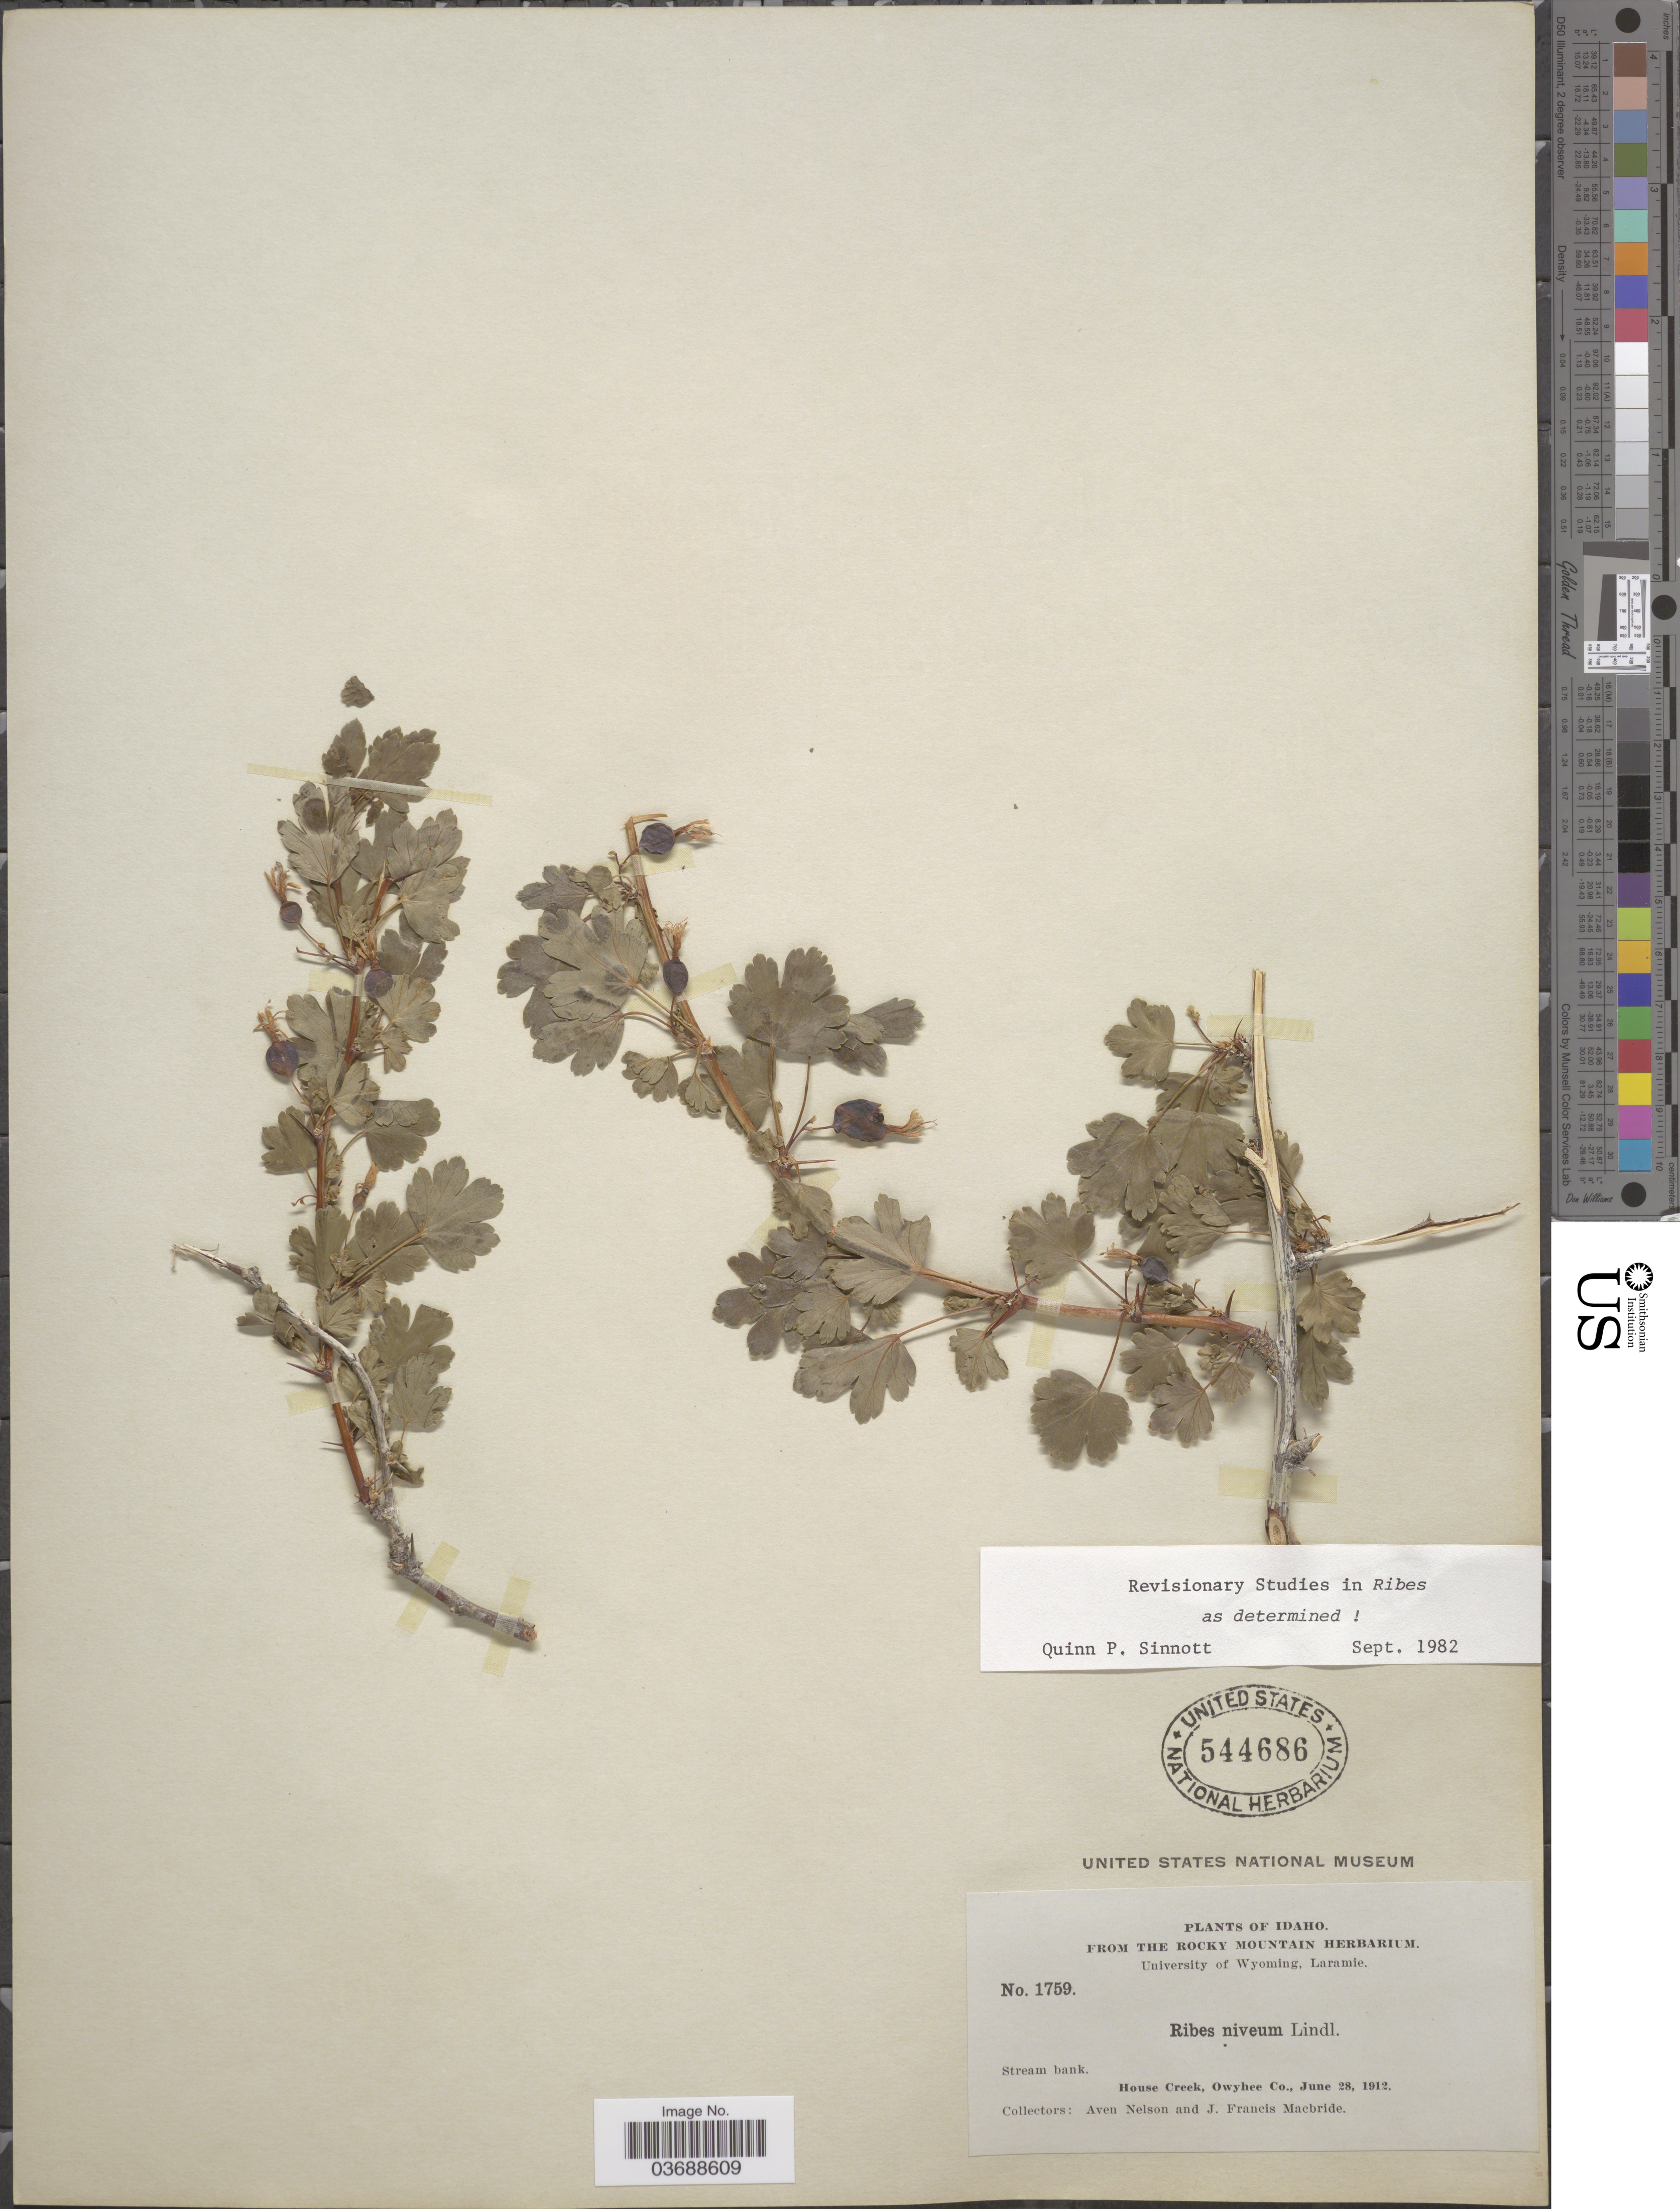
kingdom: Plantae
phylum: Tracheophyta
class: Magnoliopsida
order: Saxifragales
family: Grossulariaceae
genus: Ribes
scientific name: Ribes niveum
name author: Lindl.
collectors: A. Nelson & J. F. Macbride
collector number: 1759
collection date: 1912-06-28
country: United States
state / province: Idaho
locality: House Creek, Owyhee Co.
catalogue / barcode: US 544686